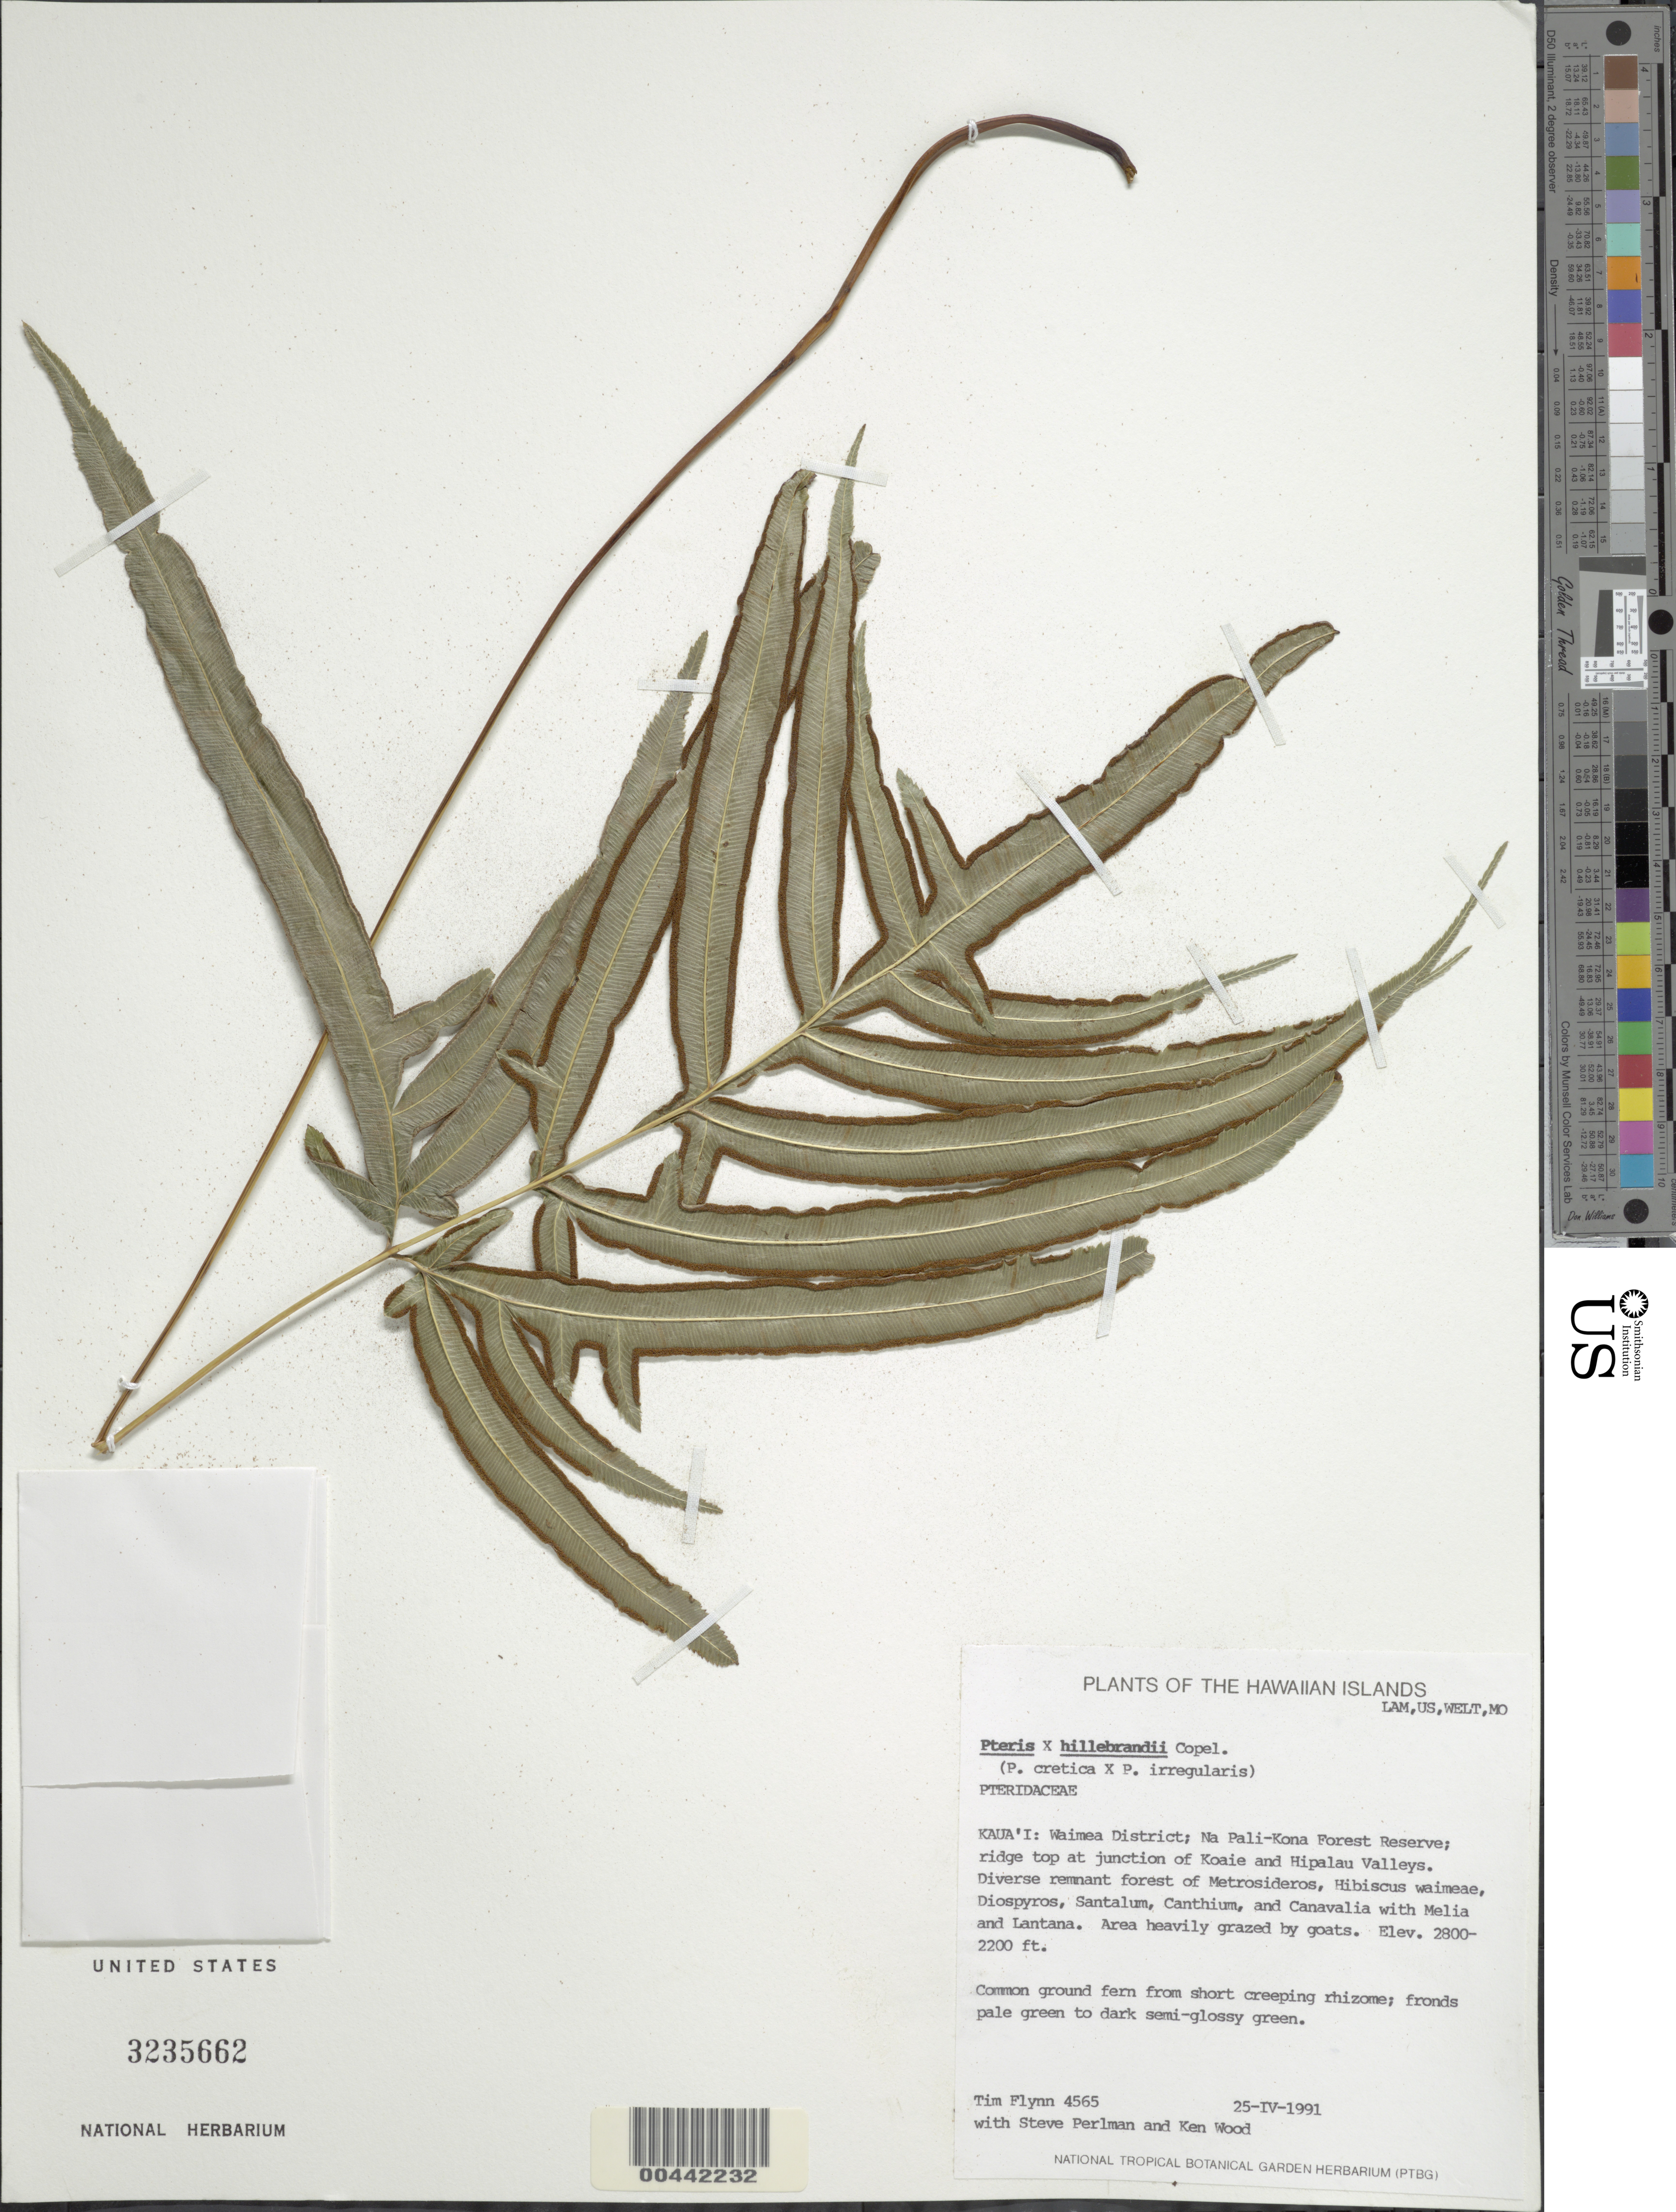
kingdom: Plantae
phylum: Tracheophyta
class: Polypodiopsida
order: Polypodiales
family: Pteridaceae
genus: Pteris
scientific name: Pteris x hillebrandii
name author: Copel.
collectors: T. W. Flynn, S. P. Perlman & K. Wood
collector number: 4565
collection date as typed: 25 Apr 1991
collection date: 1991-04-25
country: United States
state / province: Hawaii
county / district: Kauai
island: Kaua'i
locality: Waimea Dist., Na Pali-Kona Forest Reserve, ridge top at junction of Koaie and Hipalau Valleys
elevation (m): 671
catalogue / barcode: US 3235662